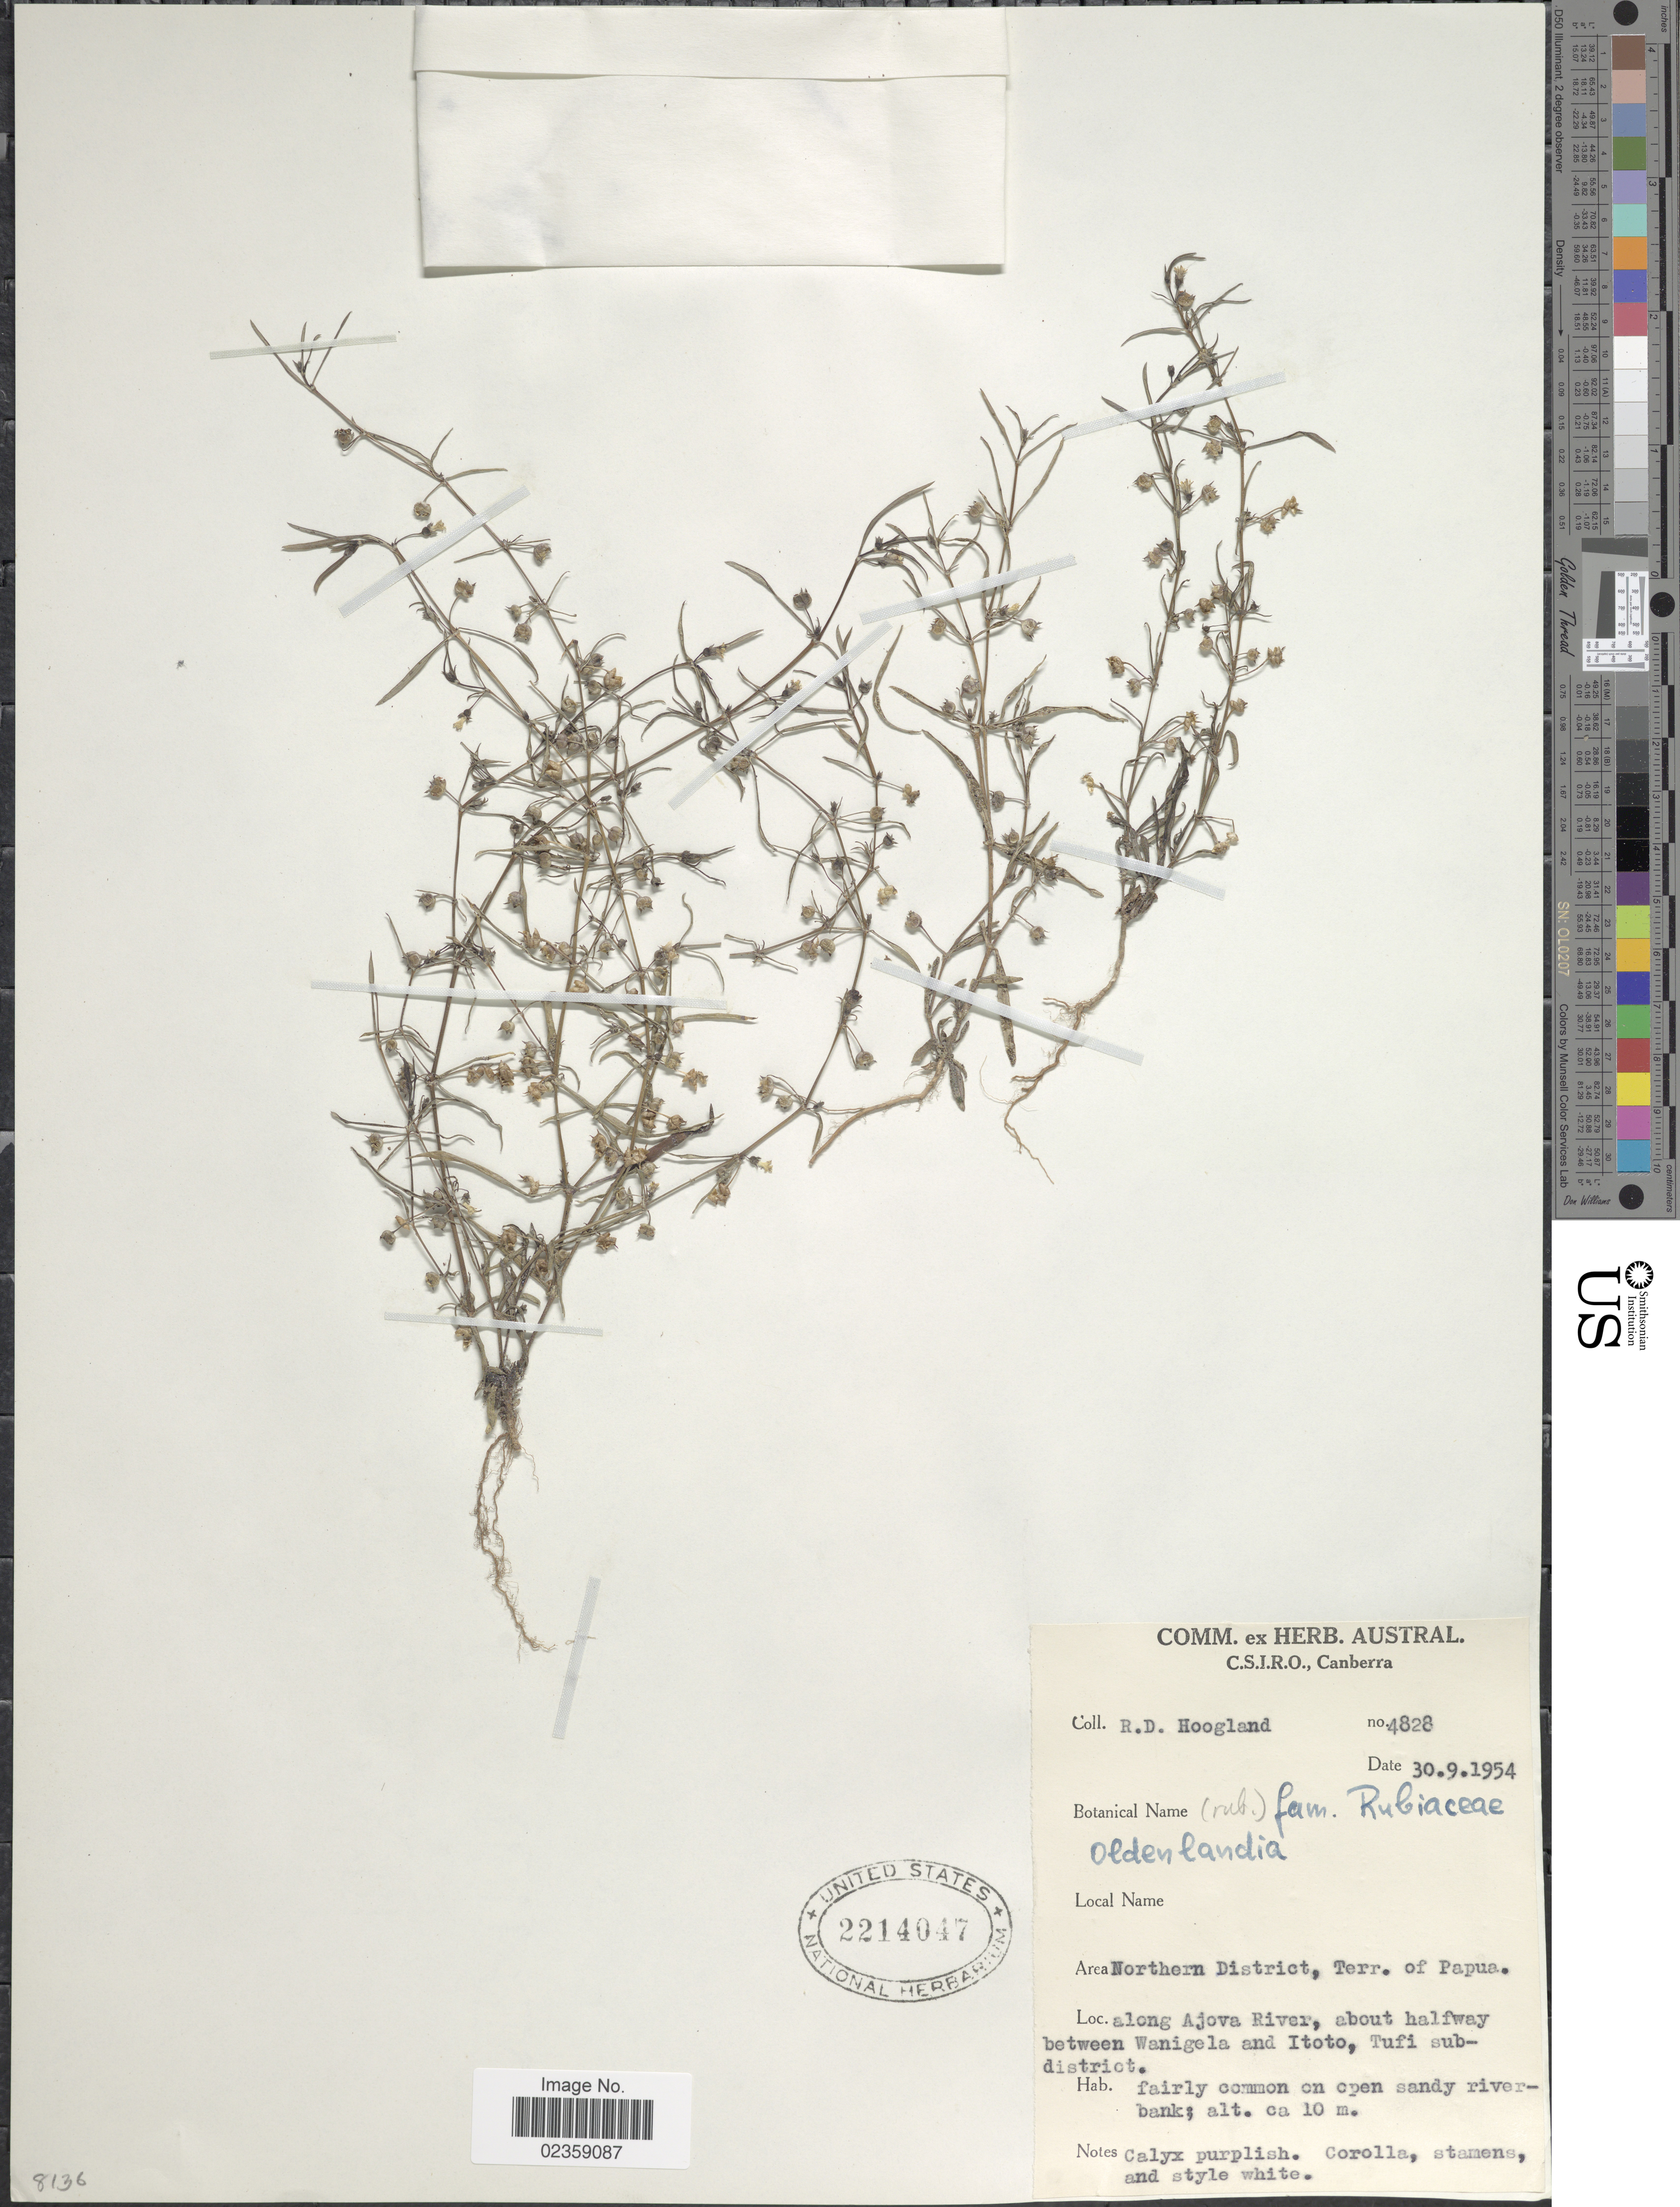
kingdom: Plantae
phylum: Tracheophyta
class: Magnoliopsida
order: Gentianales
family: Rubiaceae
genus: Oldenlandia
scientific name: Oldenlandia sp.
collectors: R. D. Hoogland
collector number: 4828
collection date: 1954-09-30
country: Papua New Guinea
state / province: Northern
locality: Area Northern District, Terr. of Papua. Along Ajova River, about halfway between Wanigela and Itoto, Tufi subdistrict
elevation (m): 10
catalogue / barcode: US 2214047